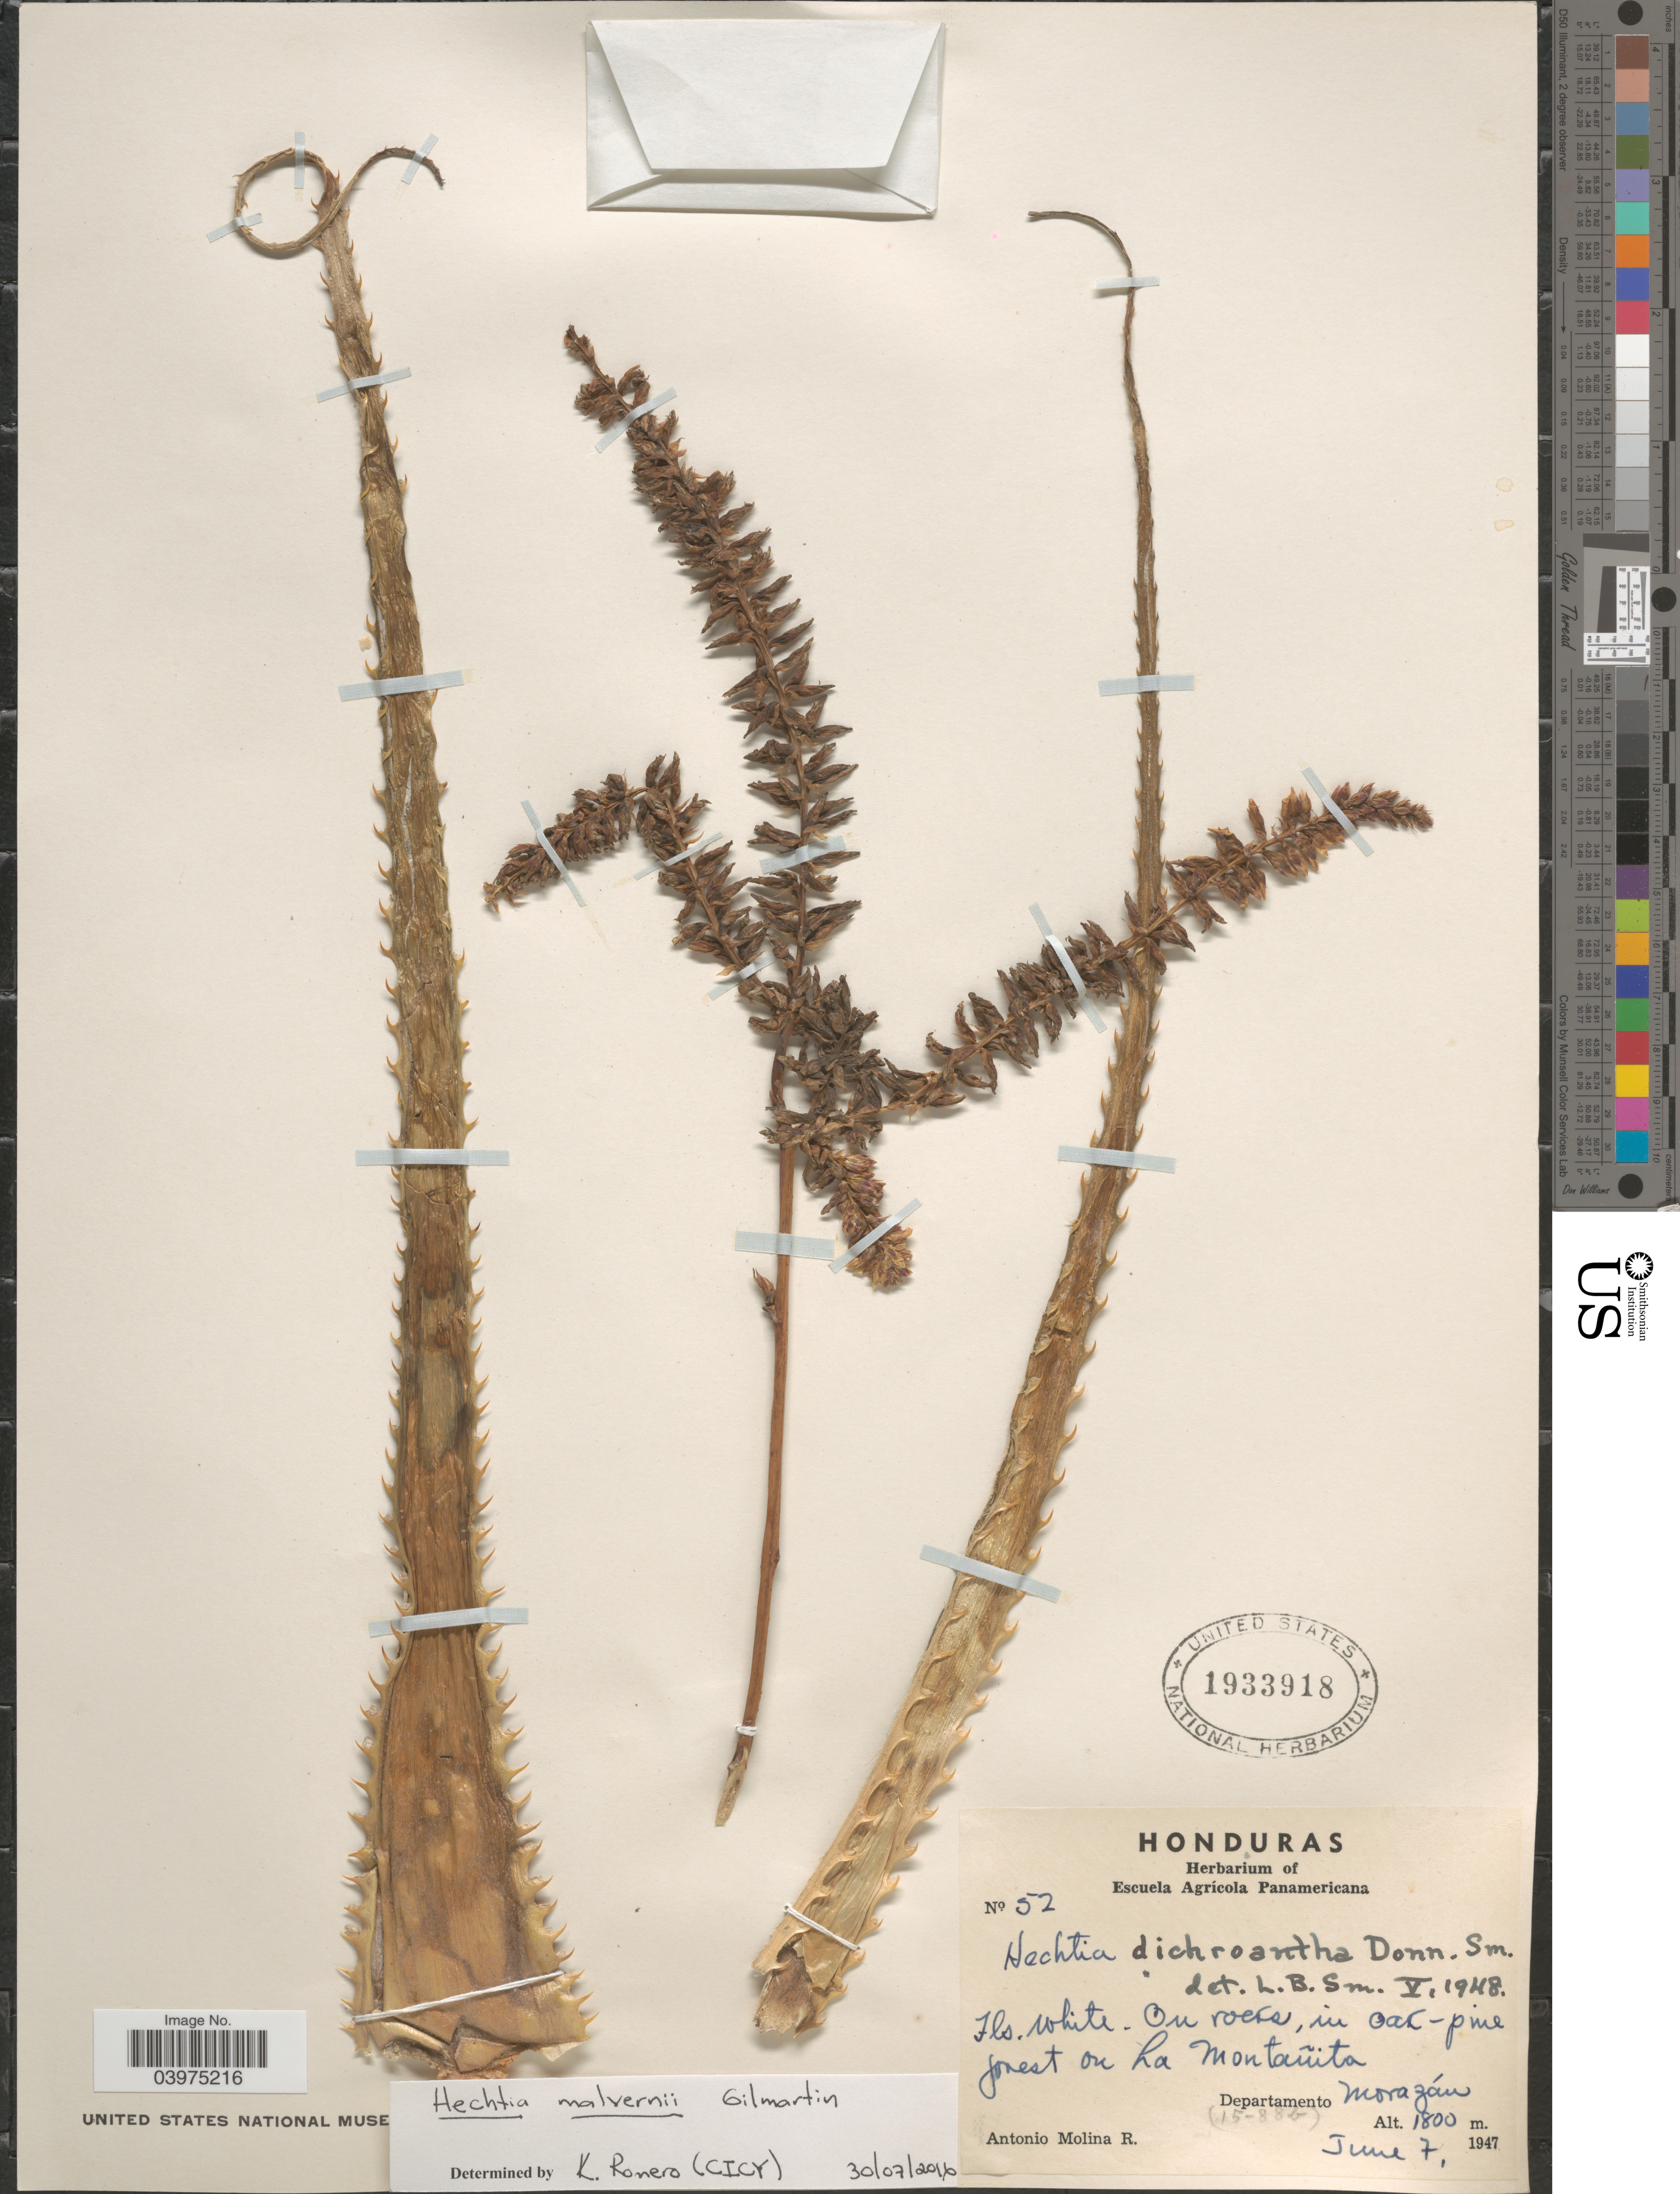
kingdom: Plantae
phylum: Tracheophyta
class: Liliopsida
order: Poales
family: Bromeliaceae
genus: Hechtia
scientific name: Hechtia malvernii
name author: Gilmartin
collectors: A. Molina R.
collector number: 52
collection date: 1947-06-07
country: Honduras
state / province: Fco. Morazán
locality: Forest on La Montañita. Departamento Morazán.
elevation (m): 1800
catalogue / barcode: US 1933918